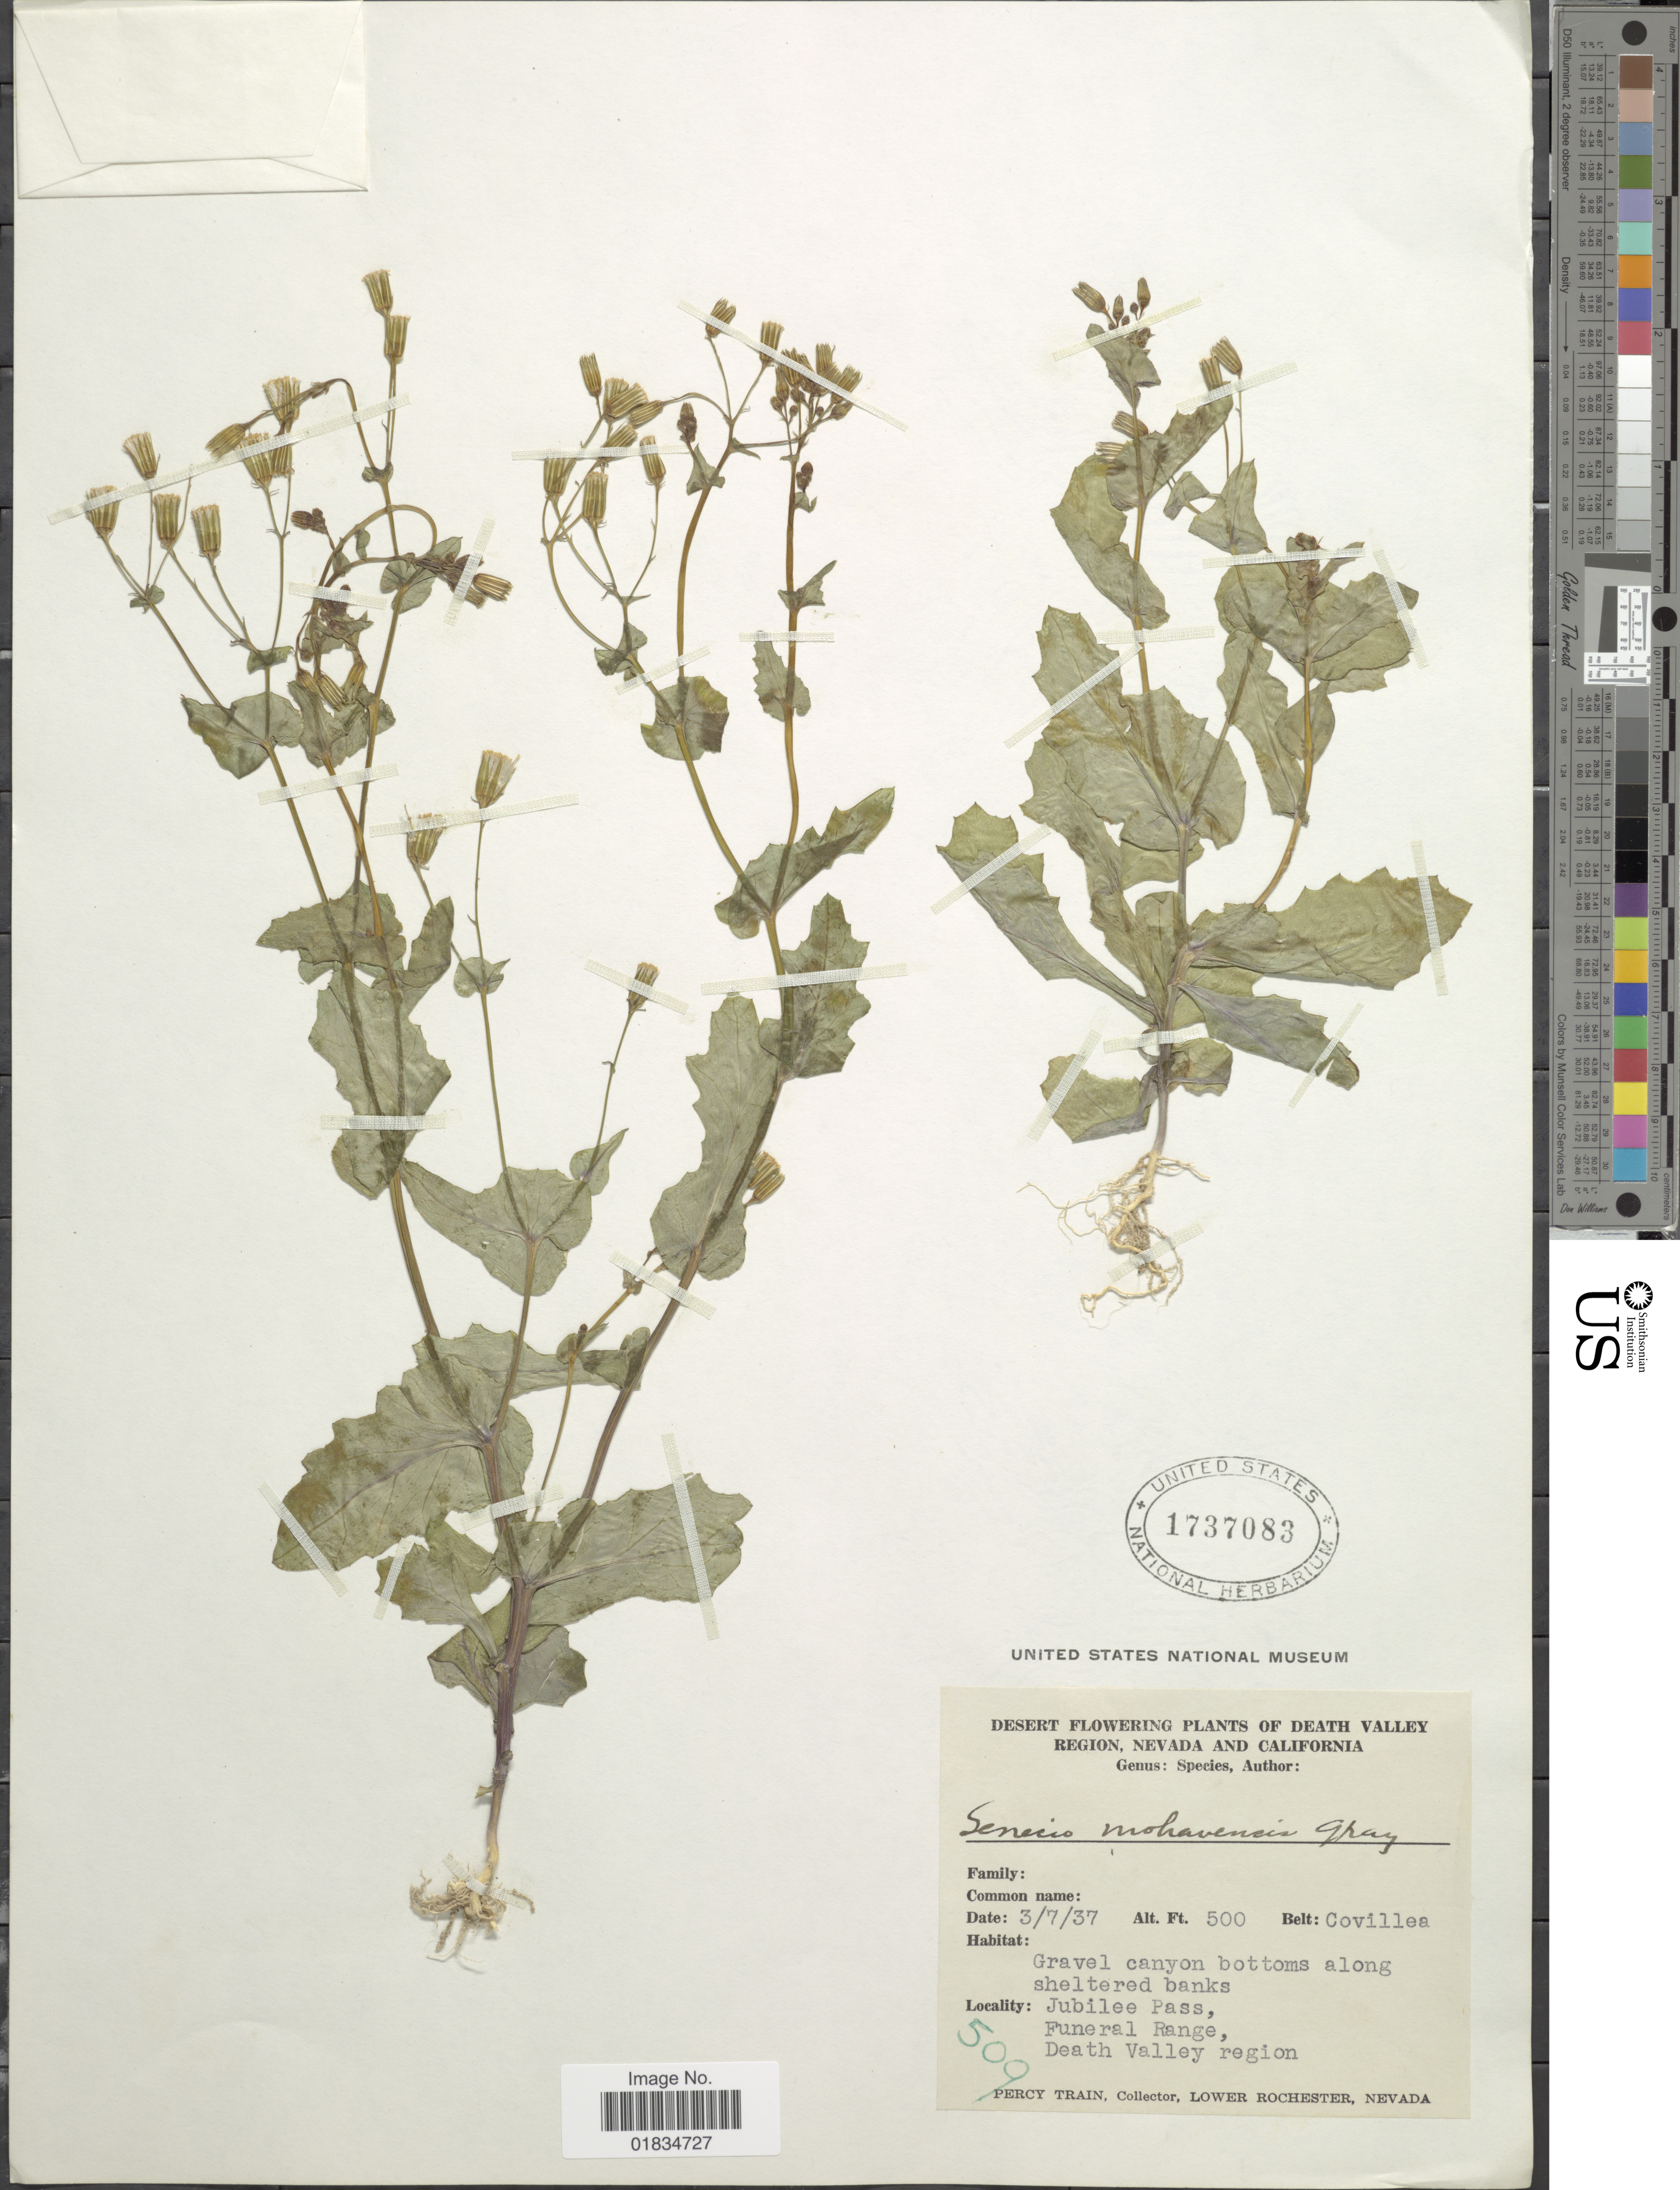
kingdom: Plantae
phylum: Tracheophyta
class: Magnoliopsida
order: Asterales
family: Asteraceae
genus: Senecio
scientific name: Senecio mohavensis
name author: A. Gray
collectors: P. Train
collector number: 509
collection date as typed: Transcribed d/m/y: 7/3/37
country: United States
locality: Death Valley Region, Nevada and California. Jubilee Pass, Funeral Ramnge, Death Valley region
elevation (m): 152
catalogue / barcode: US 1737083